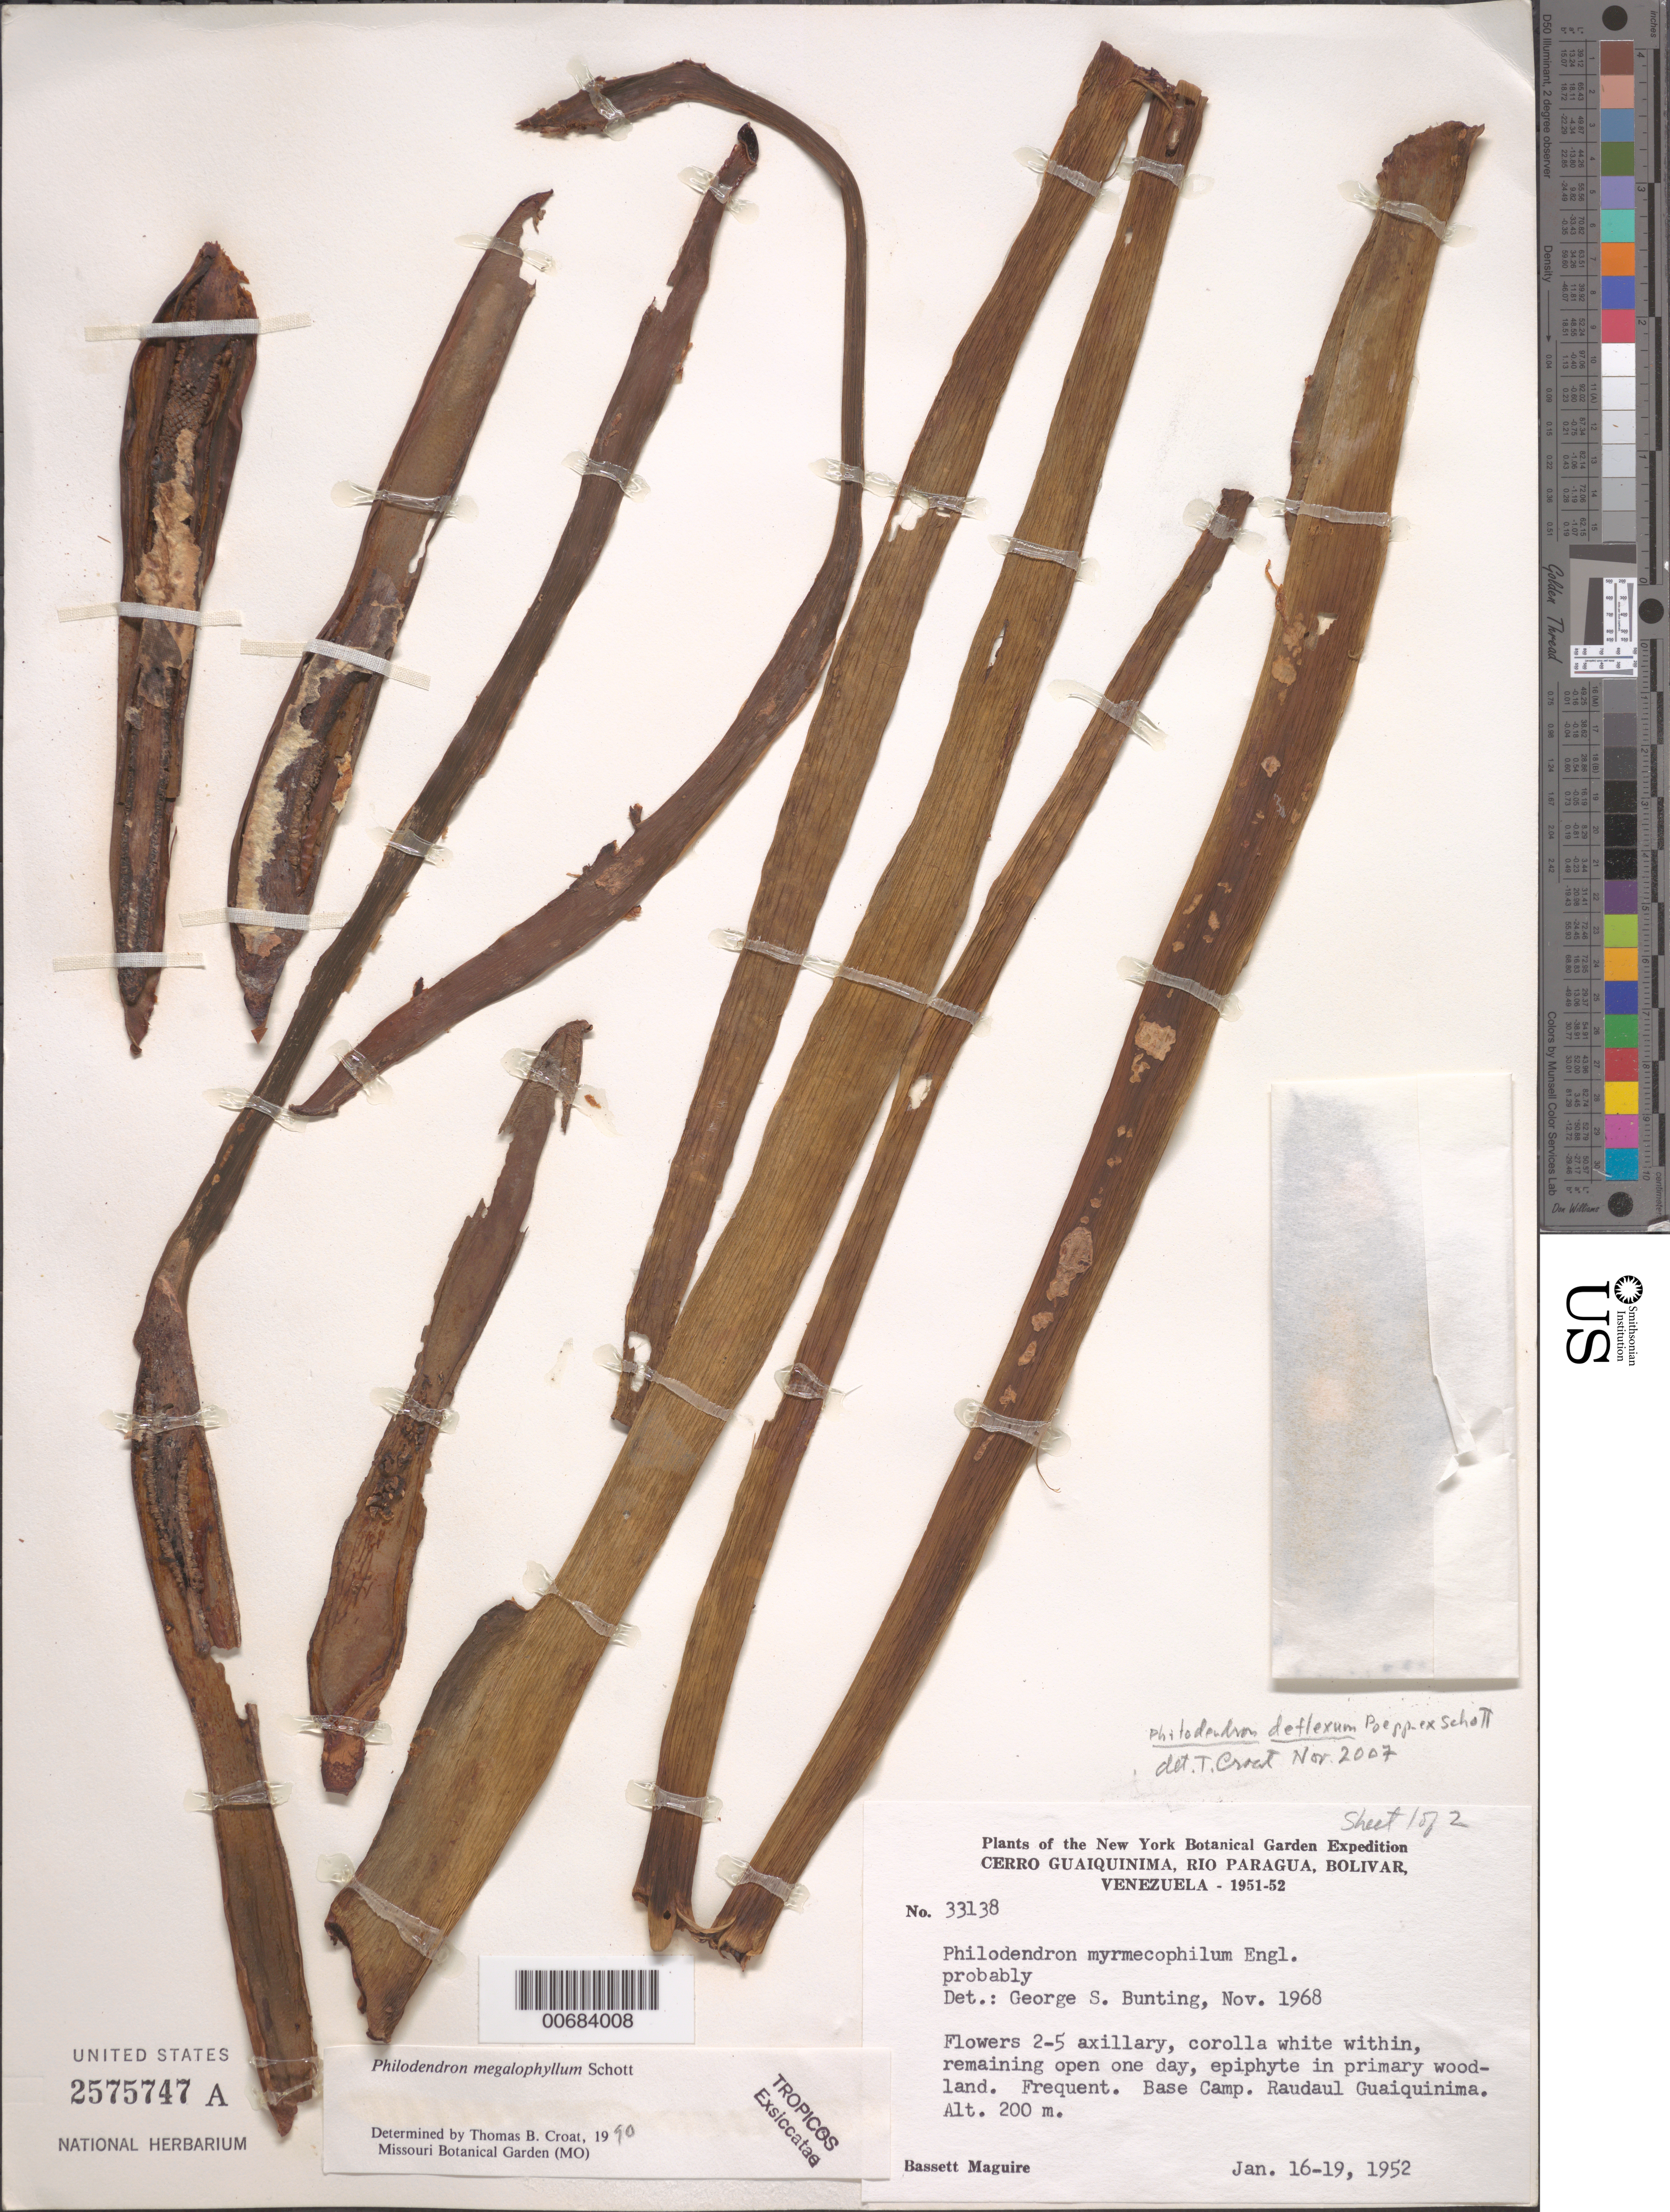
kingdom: Plantae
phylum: Tracheophyta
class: Liliopsida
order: Alismatales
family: Araceae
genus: Philodendron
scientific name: Philodendron deflexum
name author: Poepp. ex Schott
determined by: Croat, Thomas B., Missouri Botanical Garden (MO)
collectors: B. Maguire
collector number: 33138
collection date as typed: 16-Jan-52 to 19-Jan-52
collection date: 1952-01-16/1952-01-19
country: Venezuela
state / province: Bolívar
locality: Cerro Guaiquinima, Río Paragua, Base Camp at Raudal Guaiquinima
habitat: Primary woodland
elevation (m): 200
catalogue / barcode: US 2575747A